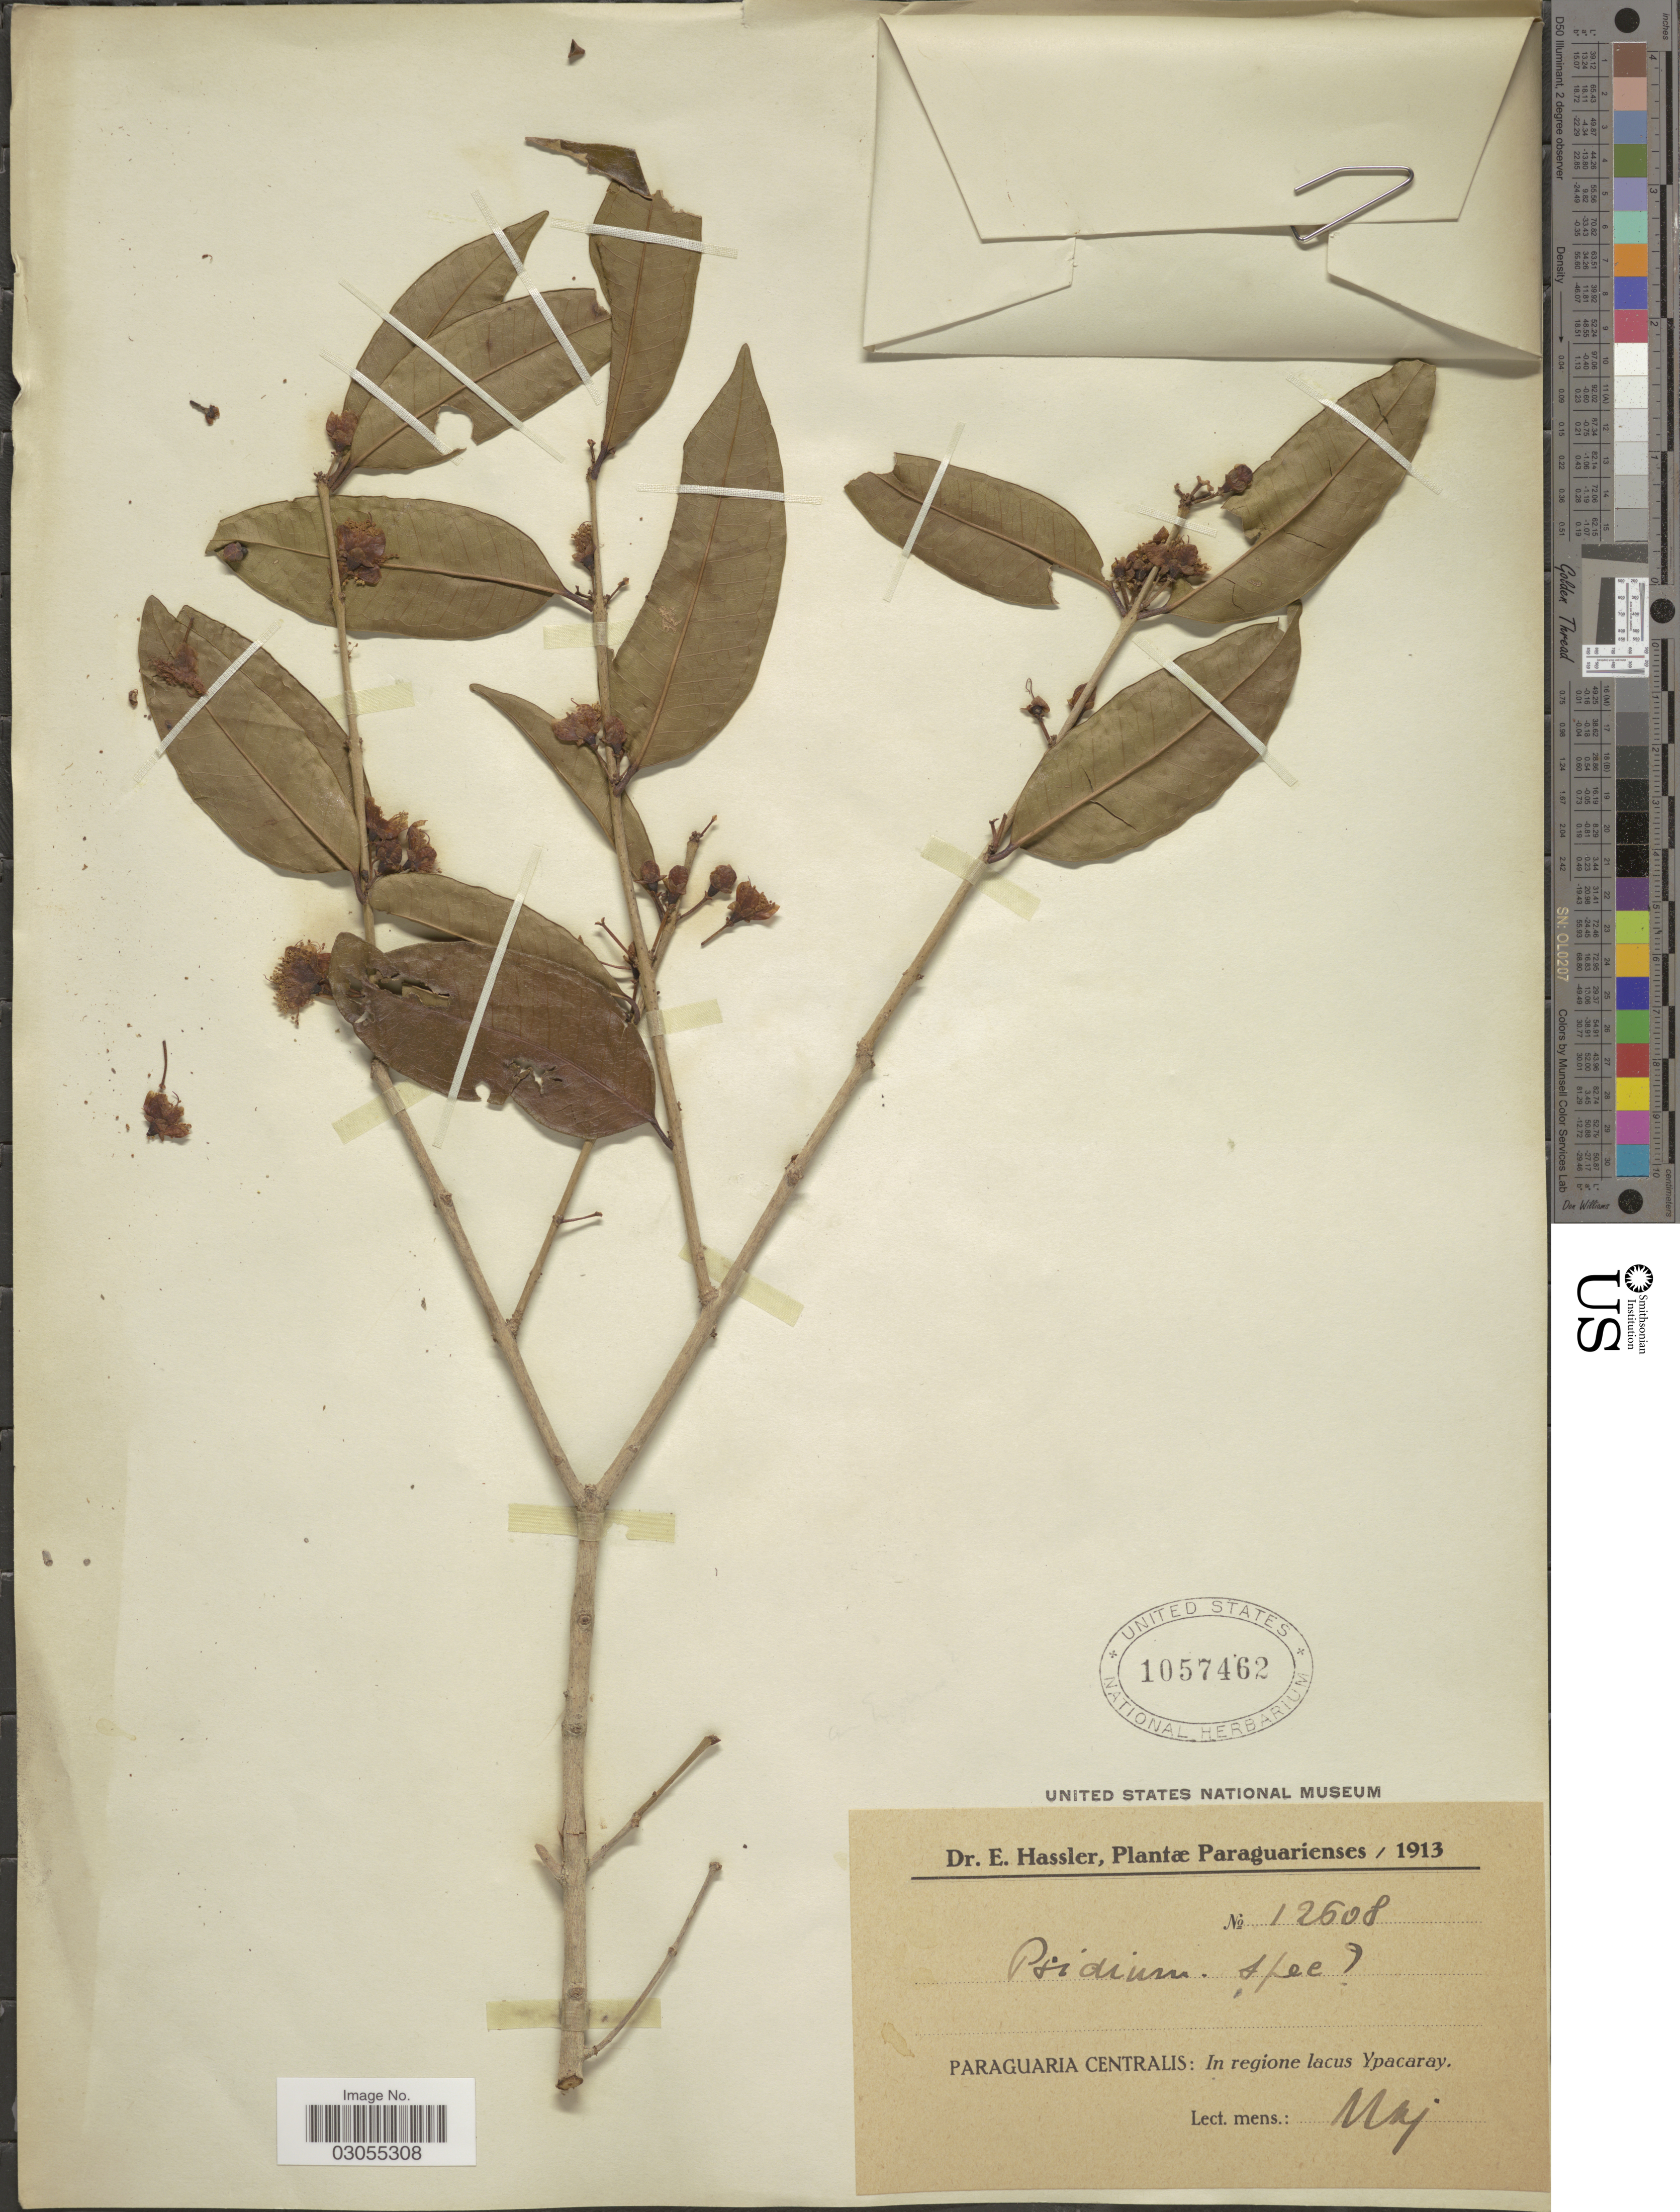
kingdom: Plantae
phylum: Tracheophyta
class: Magnoliopsida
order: Myrtales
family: Myrtaceae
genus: Eugenia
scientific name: Eugenia sp.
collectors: E. Hassler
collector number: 12608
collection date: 1913-05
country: Paraguay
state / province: Central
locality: Paraguaria Centralis: In regione lacus Ypacaray.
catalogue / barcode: US 1057462